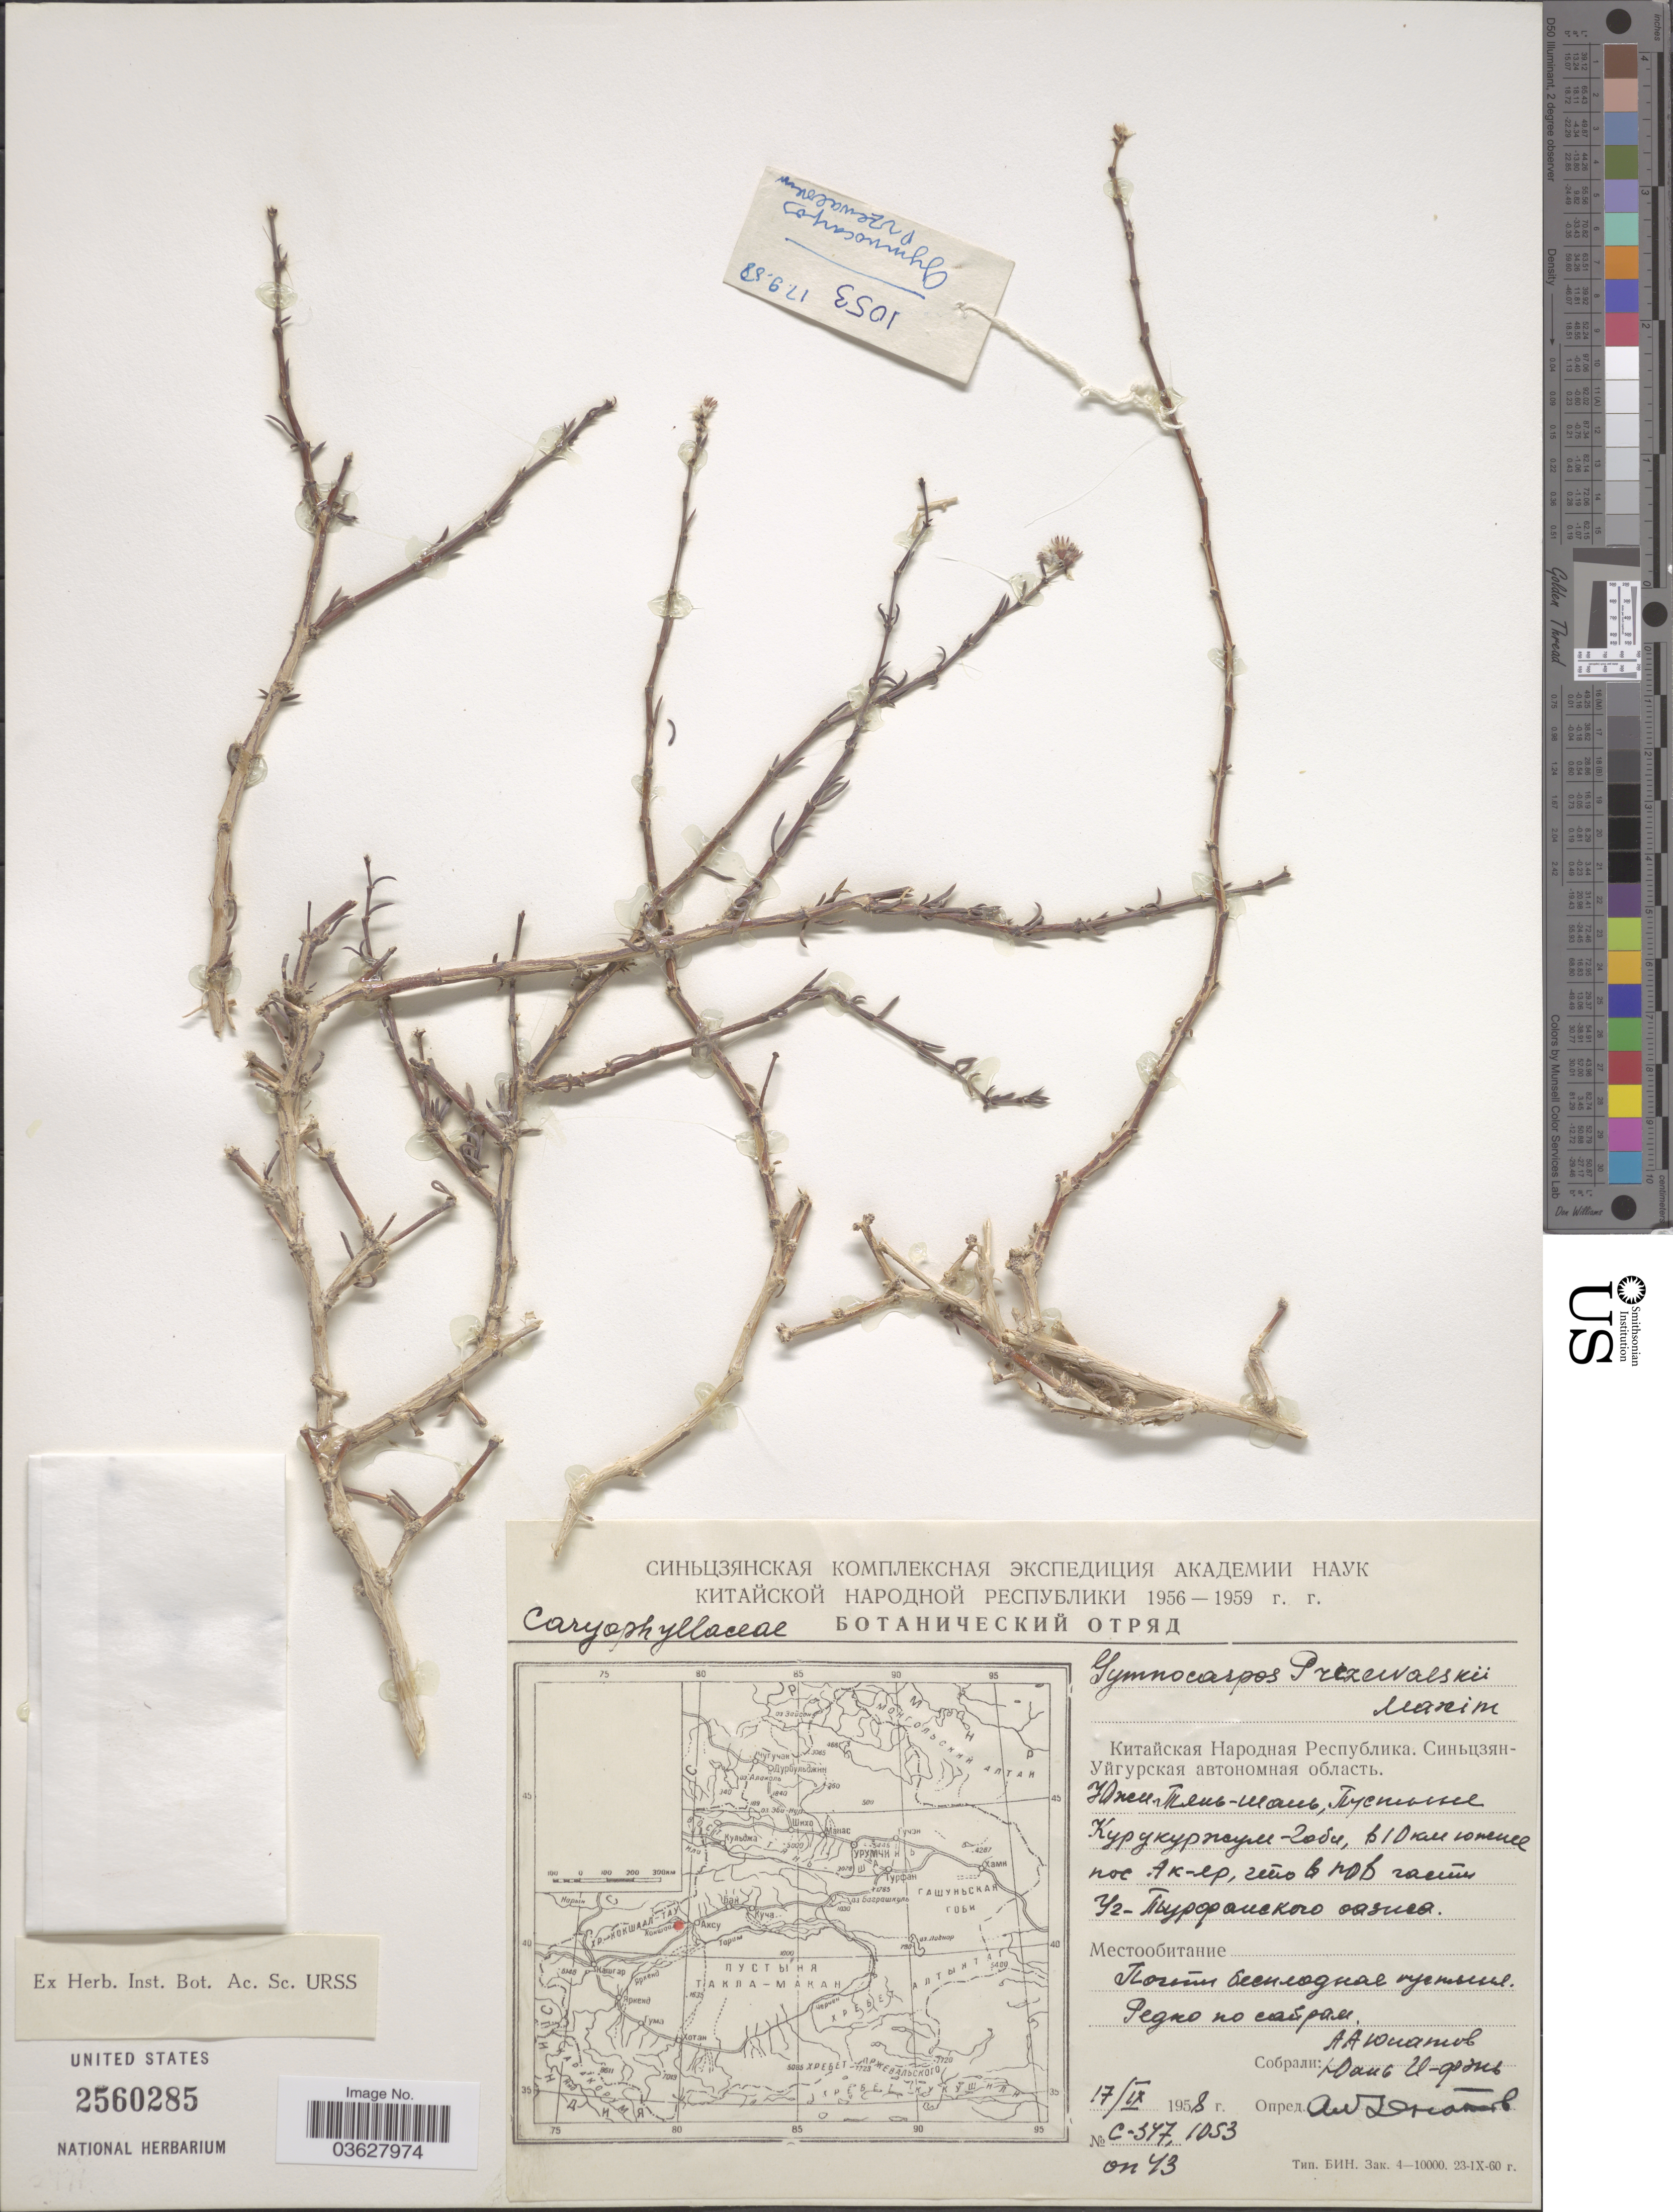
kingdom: Plantae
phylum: Tracheophyta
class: Magnoliopsida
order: Caryophyllales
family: Caryophyllaceae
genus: Gymnocarpos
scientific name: Gymnocarpos przewalskii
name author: Bunge ex Maxim.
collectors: A. Unatov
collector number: C-347/1053/ON43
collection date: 1958-09-17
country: China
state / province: Xinjiang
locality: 10 km S of Ak-er.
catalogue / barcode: US 2560285